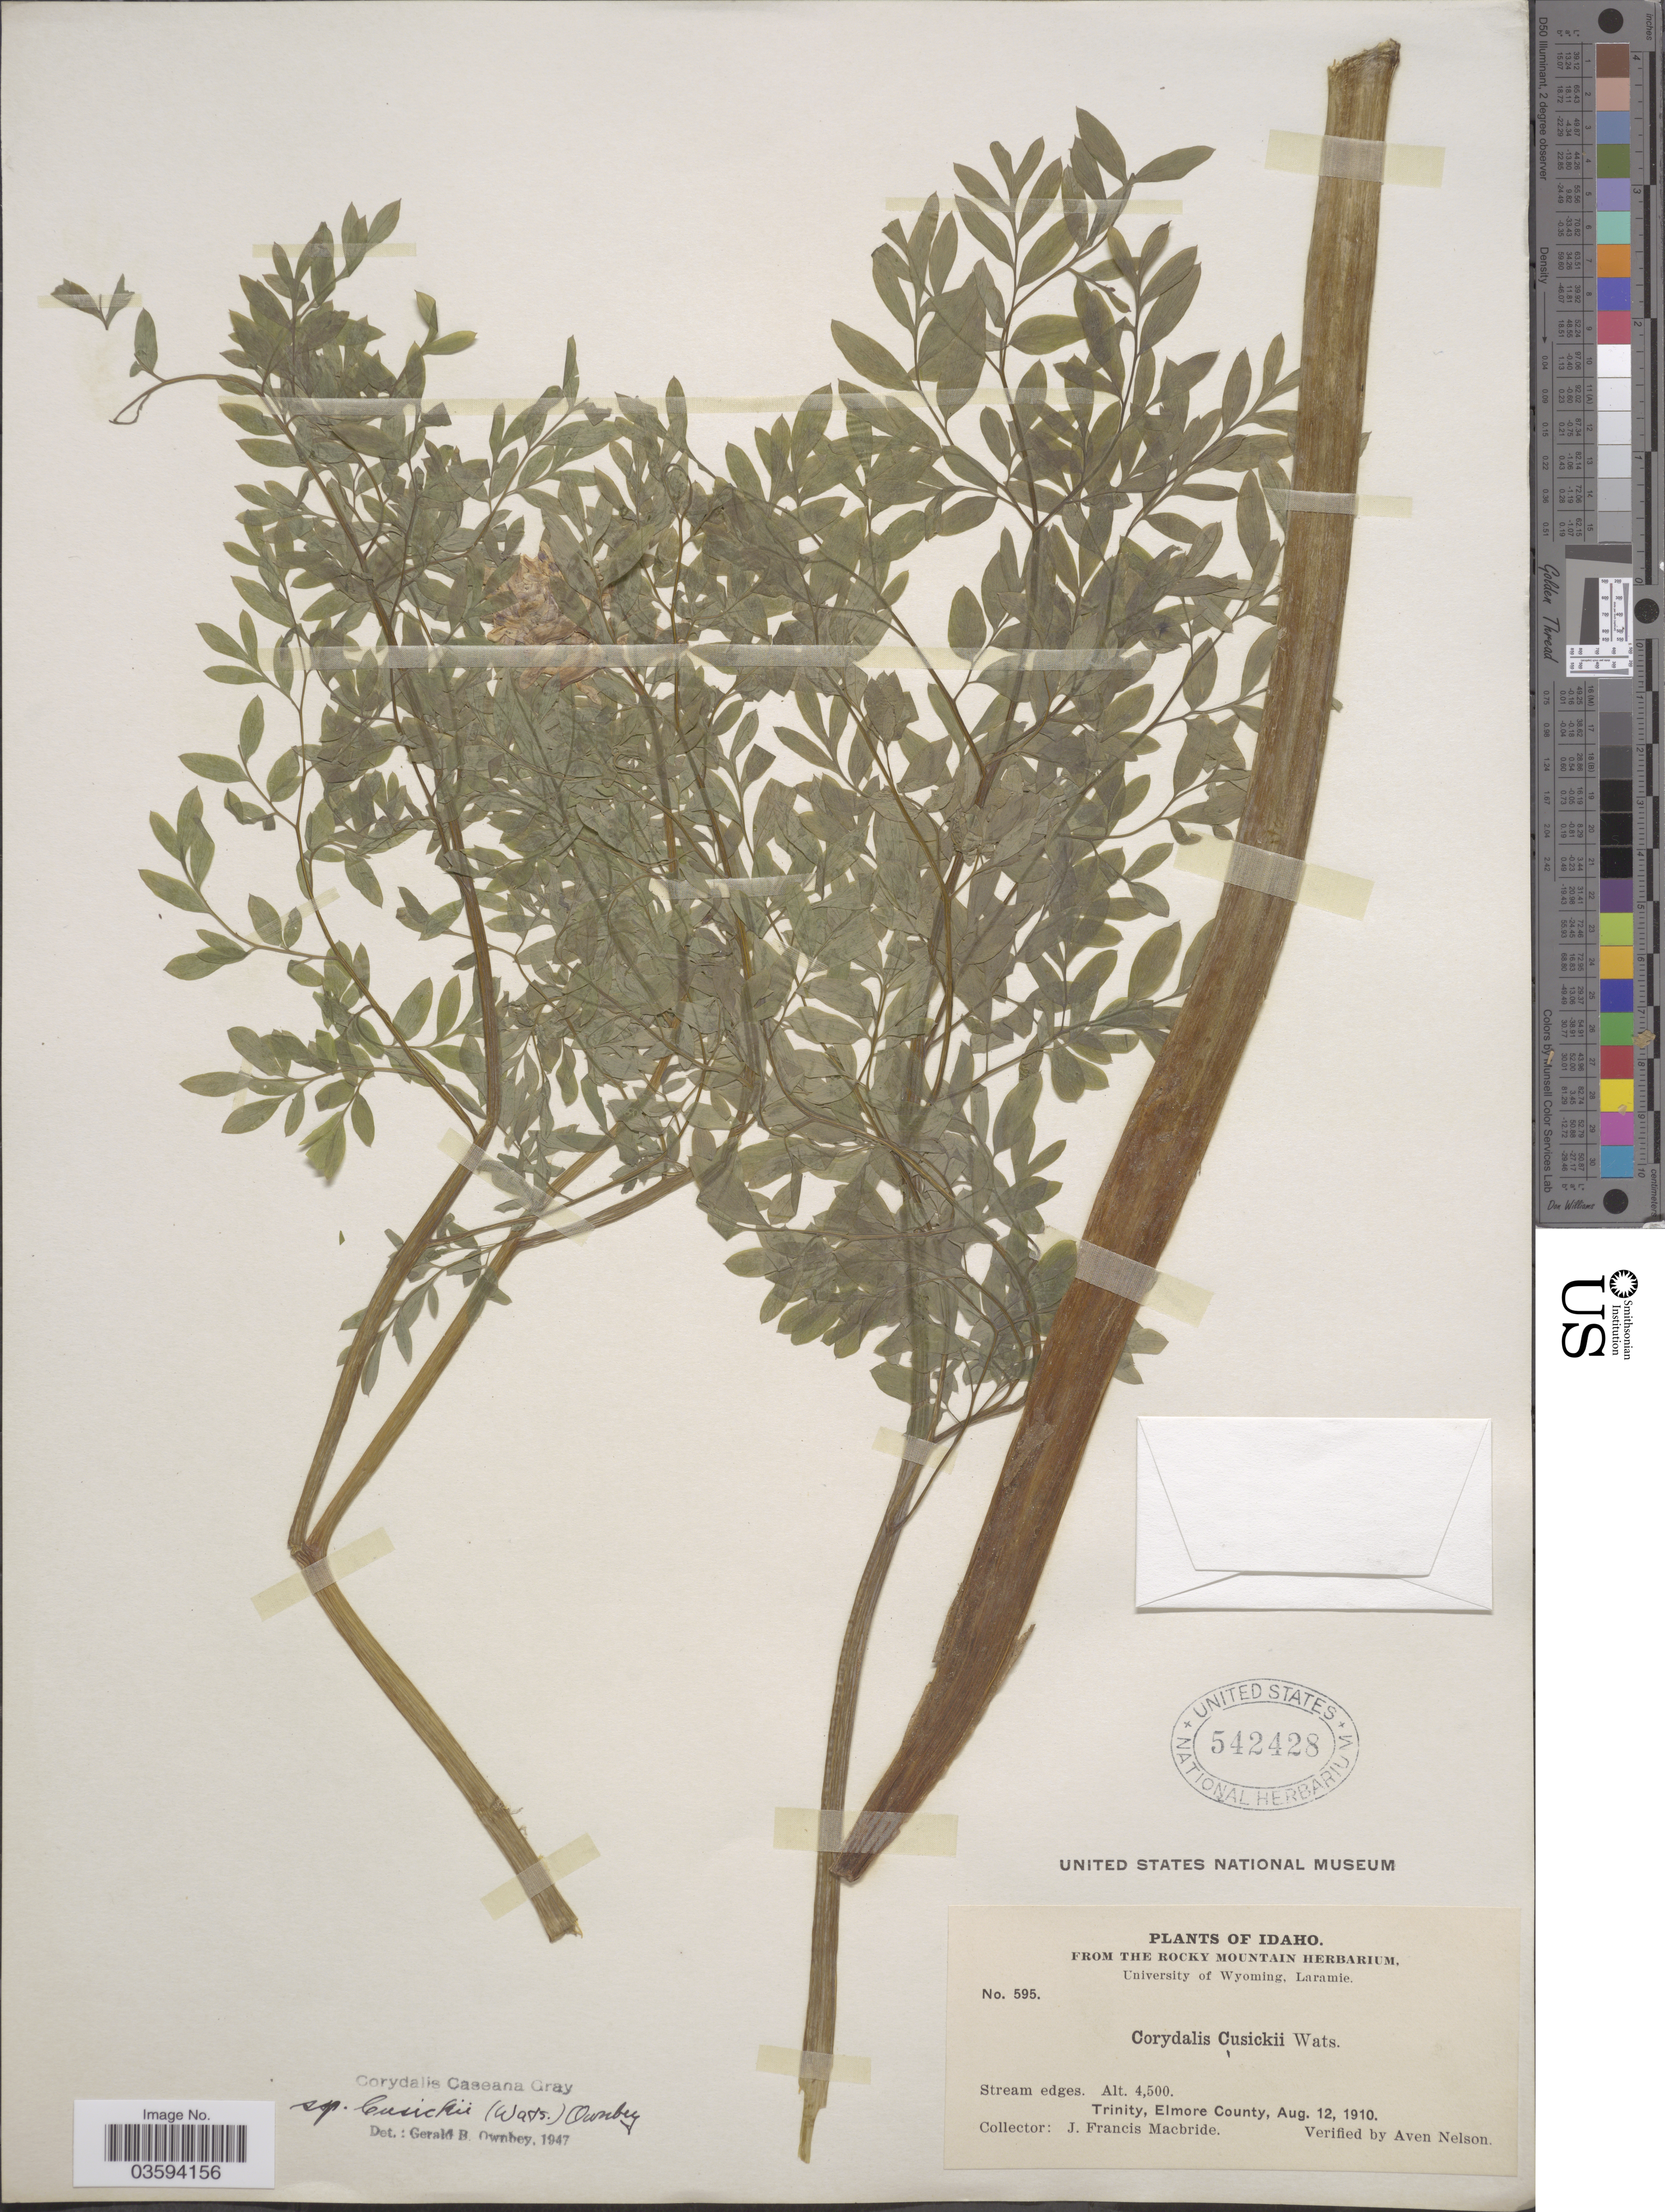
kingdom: Plantae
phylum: Tracheophyta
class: Magnoliopsida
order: Ranunculales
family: Papaveraceae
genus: Corydalis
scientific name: Corydalis caseana subsp. cusickii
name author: (S. Watson) G.B. Ownbey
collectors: J. F. Macbride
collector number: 595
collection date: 1910-08-12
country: United States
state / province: Idaho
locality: Trinity, Elmore County.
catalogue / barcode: US 542428